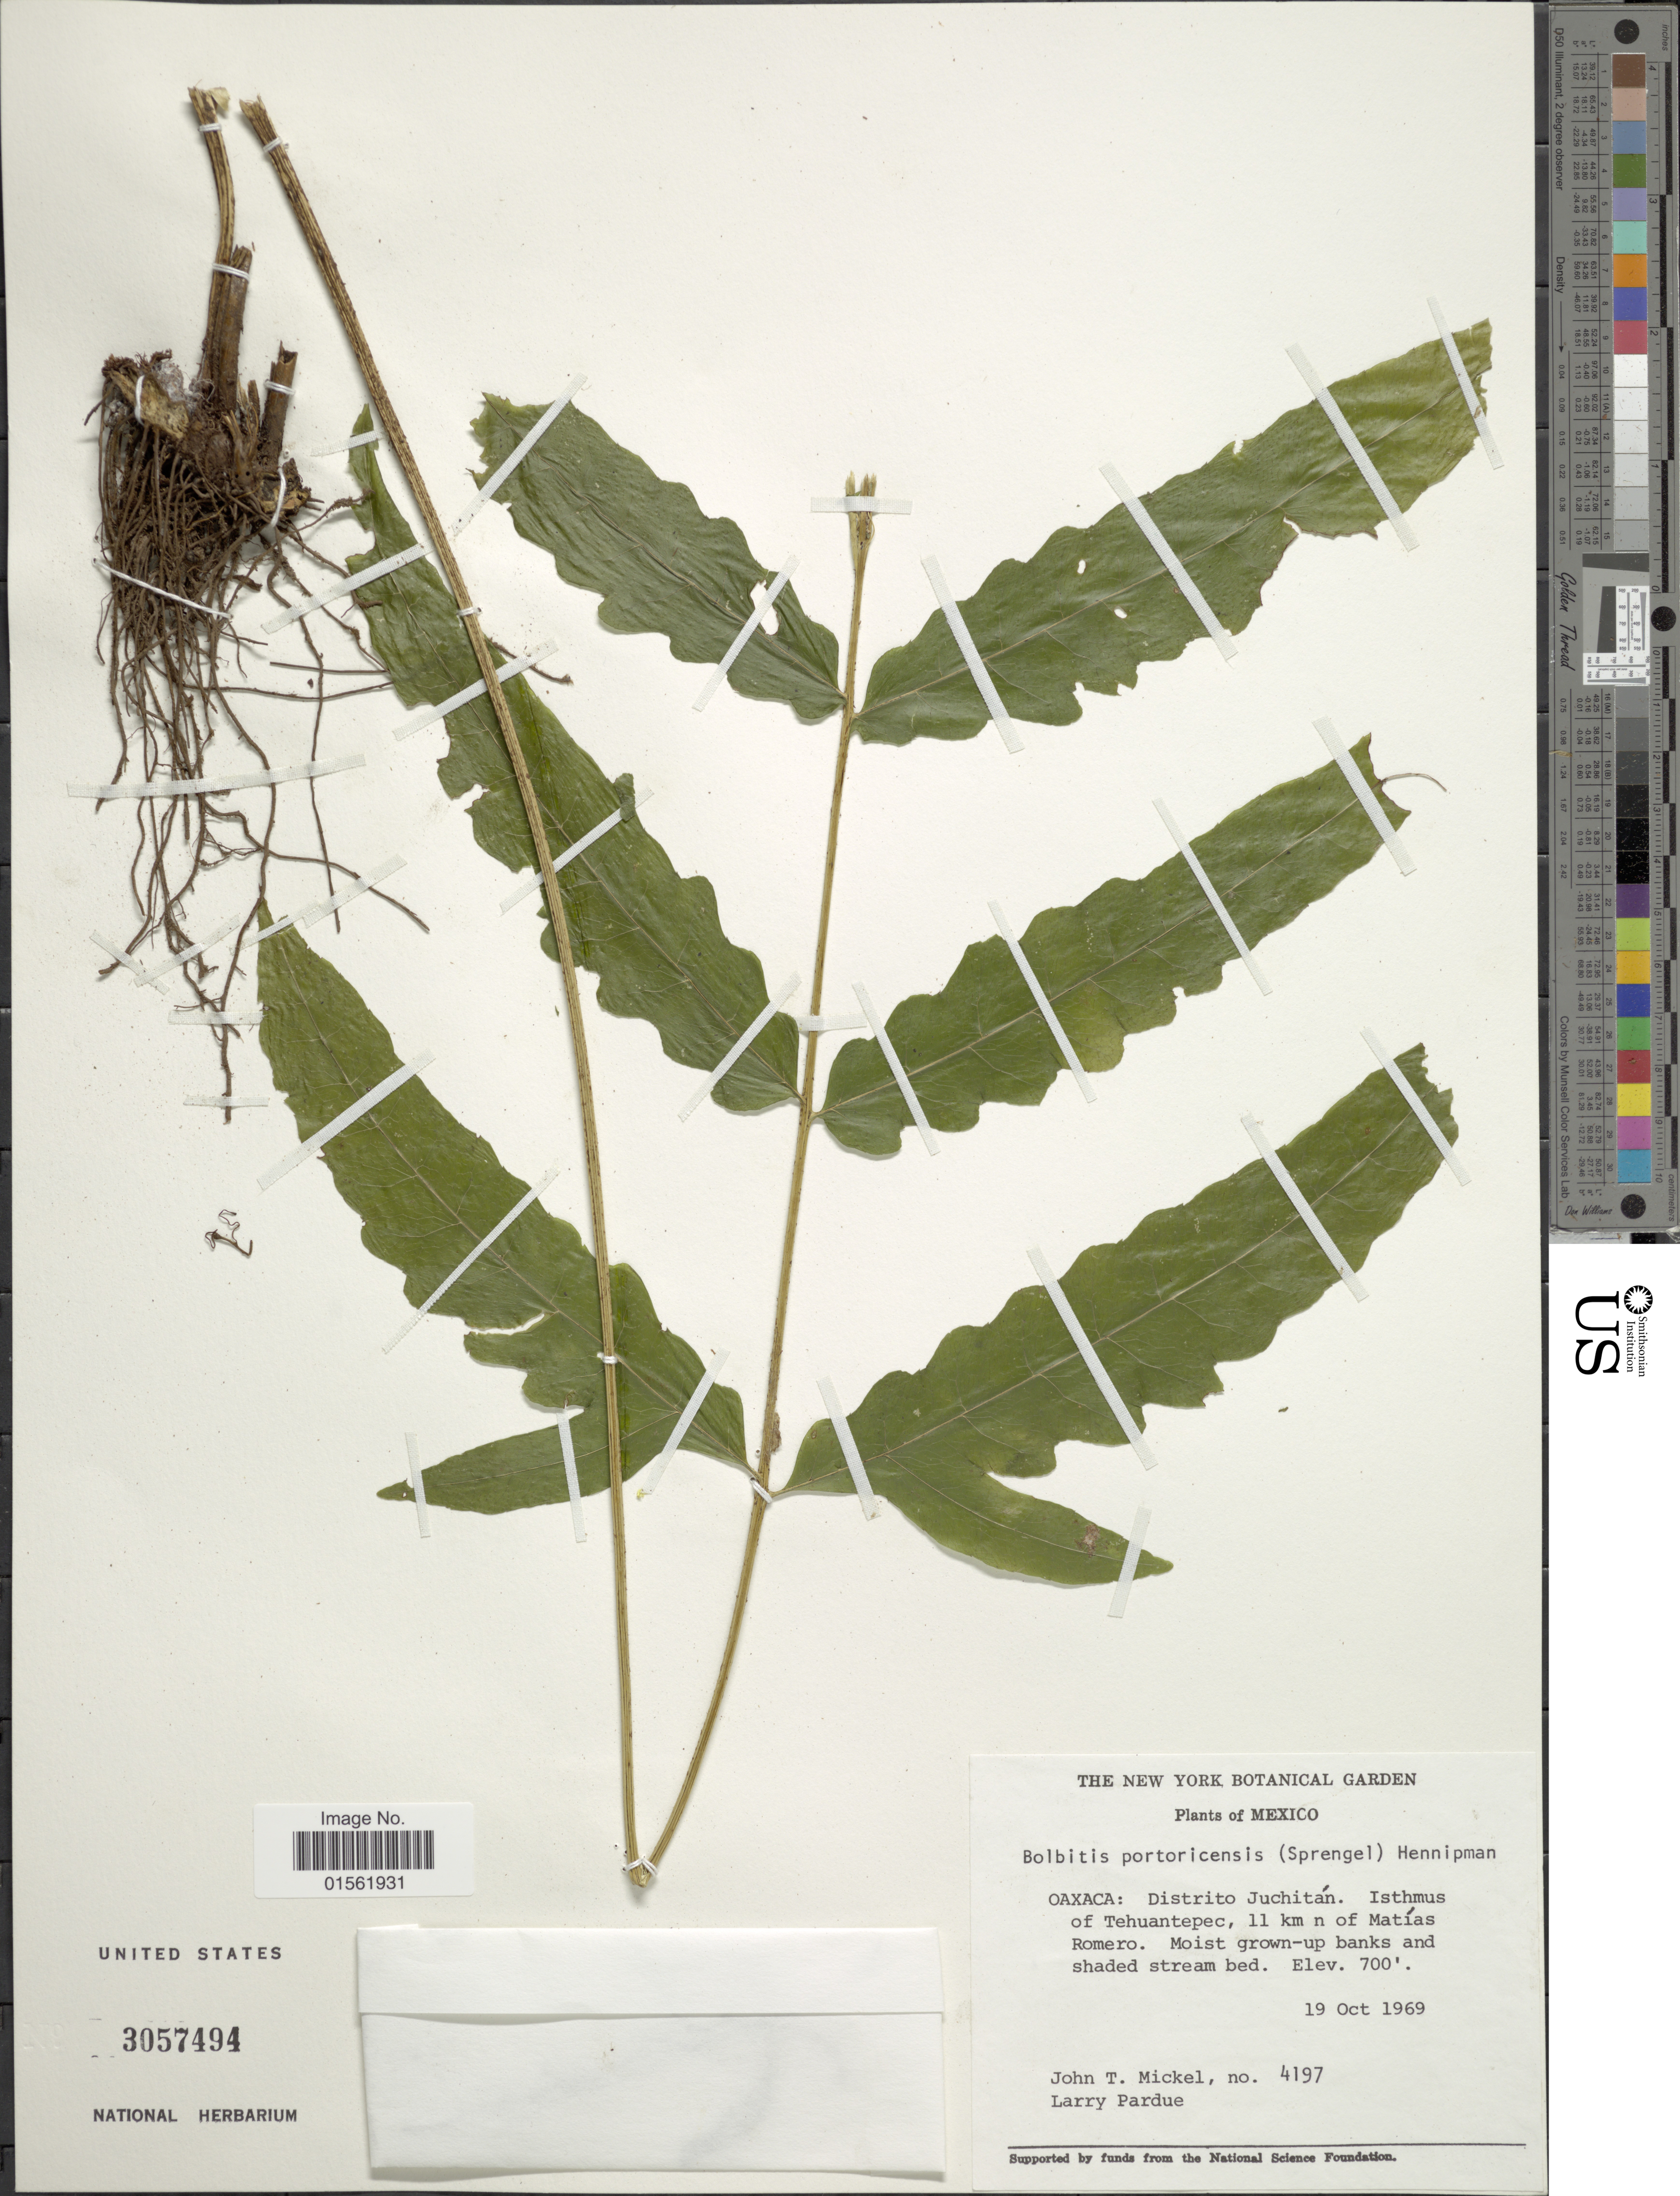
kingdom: Plantae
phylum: Tracheophyta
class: Polypodiopsida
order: Polypodiales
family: Dryopteridaceae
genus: Bolbitis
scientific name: Bolbitis portoricensis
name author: (Spreng.) Hennipman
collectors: J. T. Mickel & L. Pardue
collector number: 4197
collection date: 1969-10-19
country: Mexico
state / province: Oaxaca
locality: Distrito Juchitán. Isthmus of Tehuantepec, 11 km n of Matías Romero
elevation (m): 213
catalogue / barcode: US 3057494